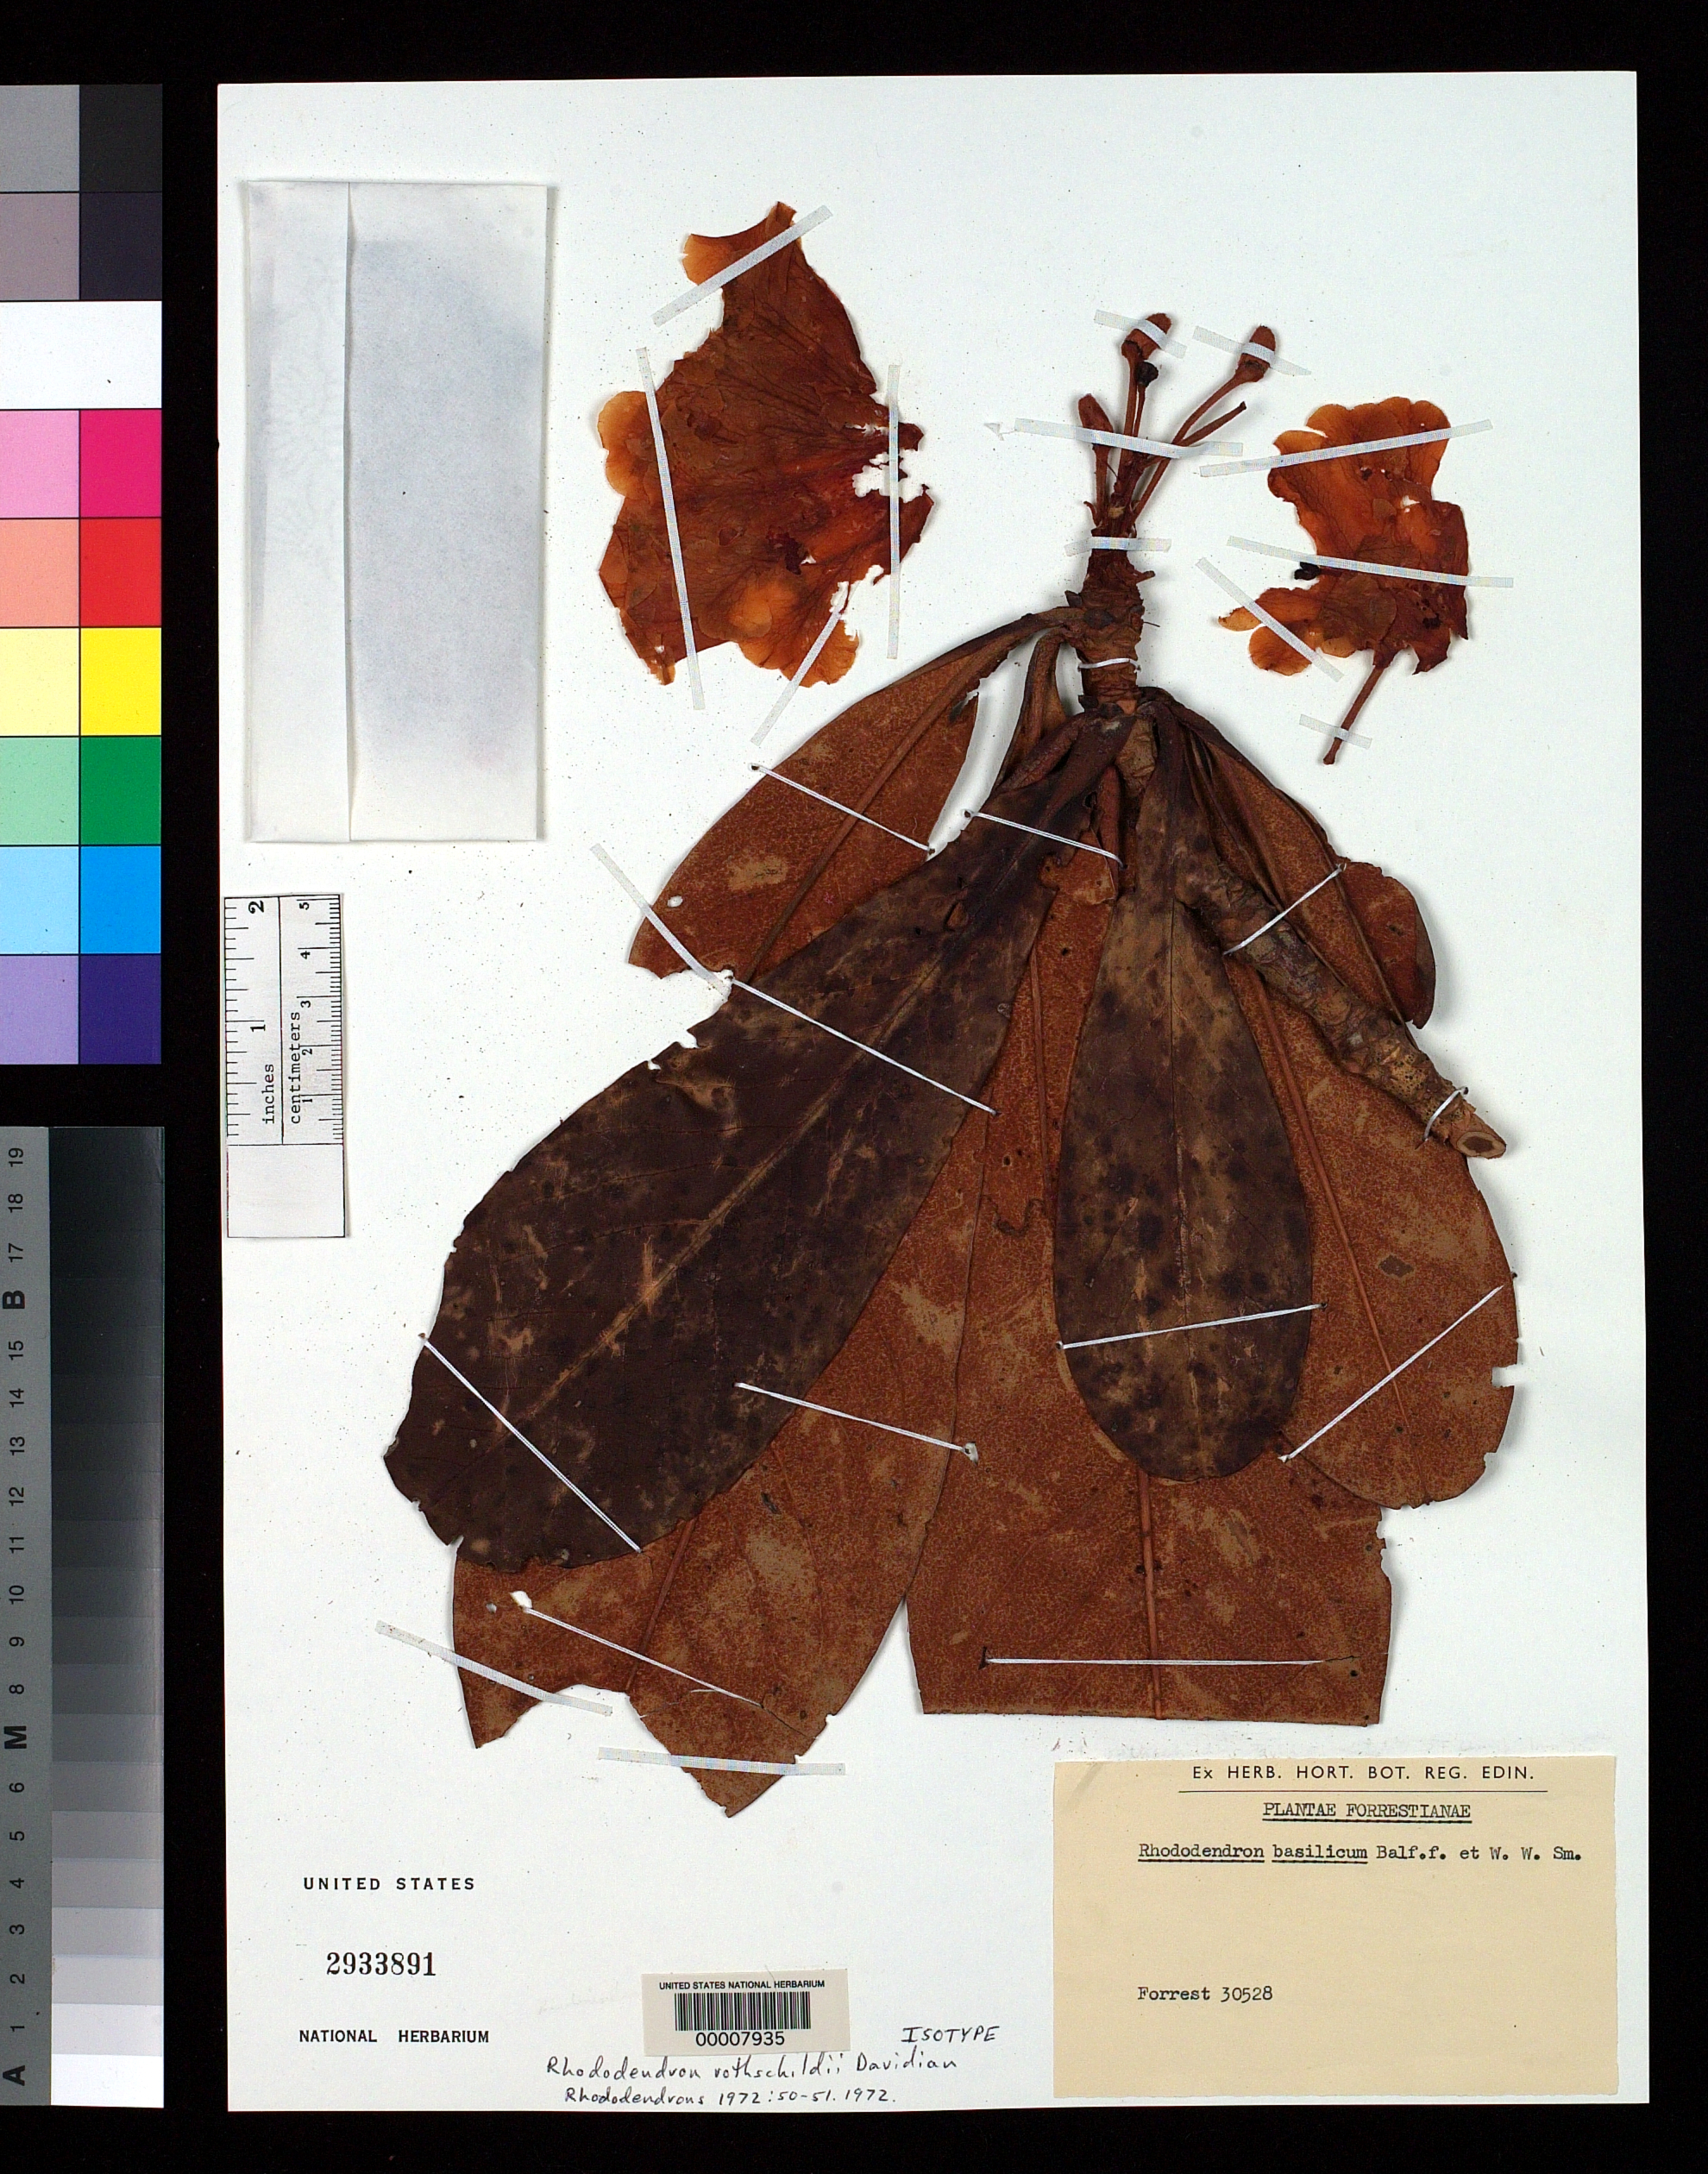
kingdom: Plantae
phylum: Tracheophyta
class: Magnoliopsida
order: Ericales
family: Ericaceae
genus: Rhododendron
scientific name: Rhododendron rothschildii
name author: Davidian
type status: Isotype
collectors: G. Forrest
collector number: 30528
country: China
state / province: Yunnan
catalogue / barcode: US 2433891